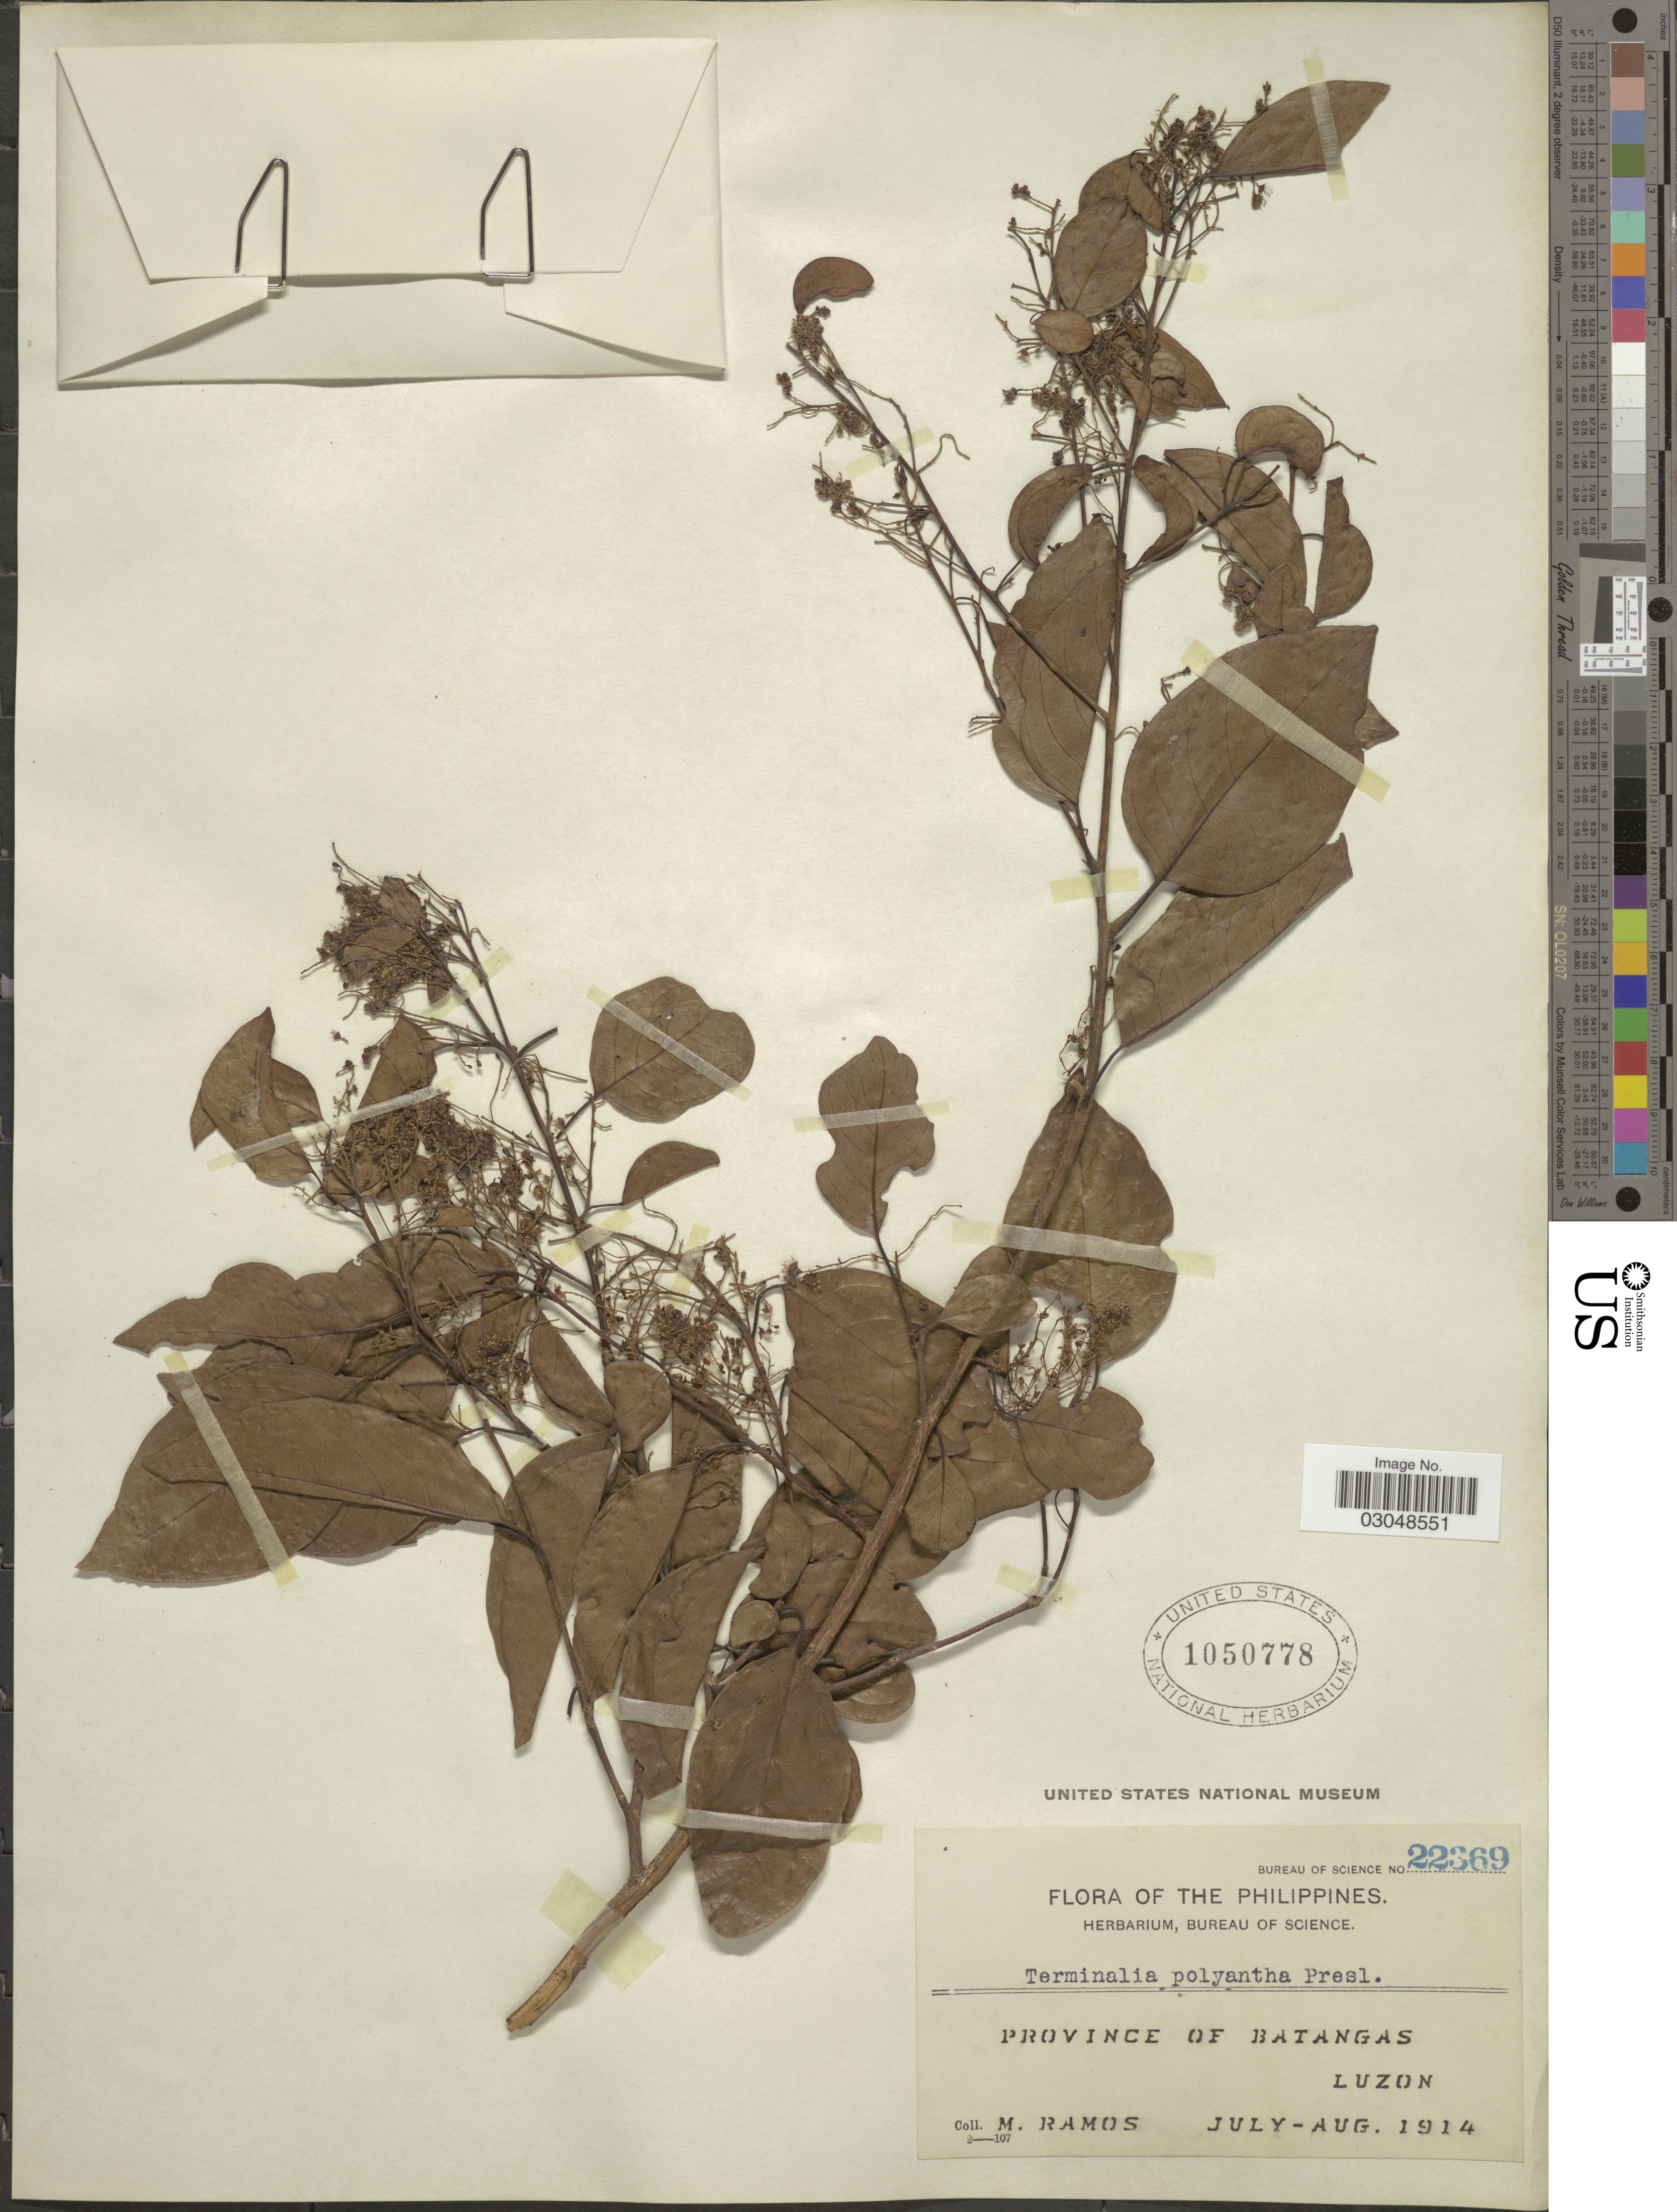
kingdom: Plantae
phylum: Tracheophyta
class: Magnoliopsida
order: Myrtales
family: Combretaceae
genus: Terminalia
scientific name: Terminalia polyantha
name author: C. Presl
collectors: M. Ramos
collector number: Bureau of science 22369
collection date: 1914-07/1914-08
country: Philippines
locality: Province of Batangas, Luzon.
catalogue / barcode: US 1050778